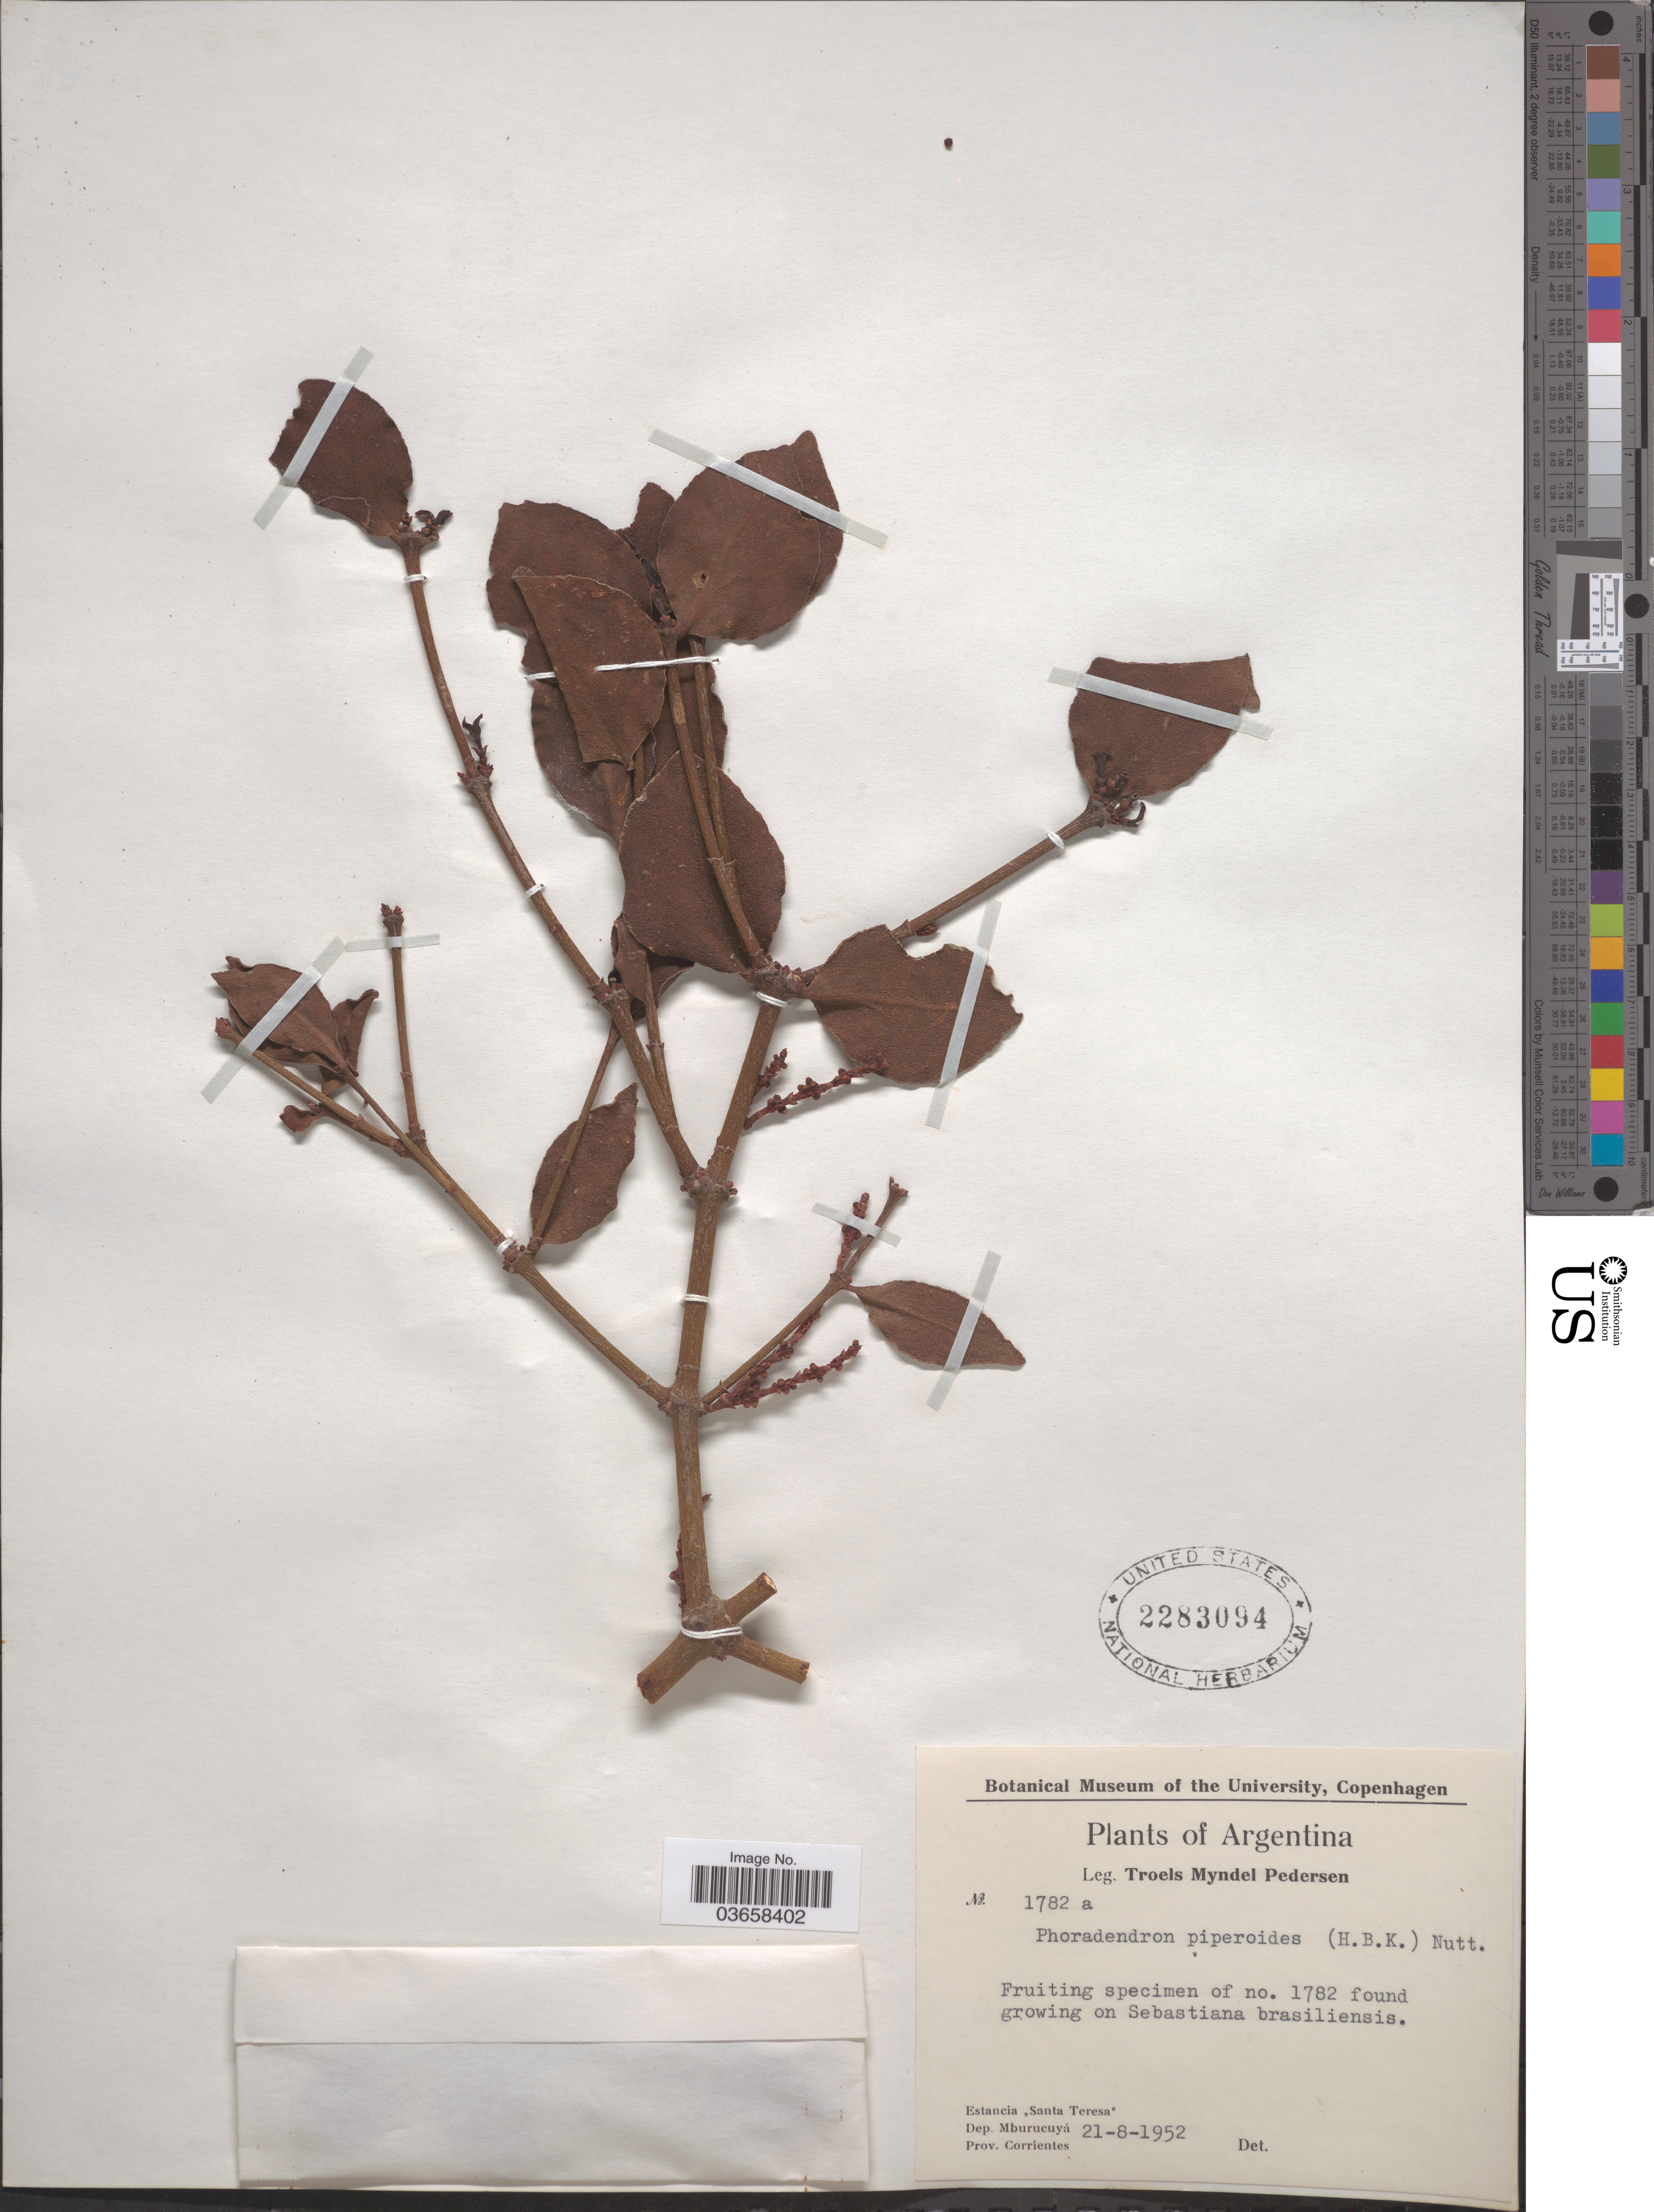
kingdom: Plantae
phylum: Tracheophyta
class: Magnoliopsida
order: Santalales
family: Viscaceae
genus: Phoradendron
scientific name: Phoradendron piperoides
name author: (Kunth) Trel.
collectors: T. Pederson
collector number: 1782a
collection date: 1952-08-21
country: Argentina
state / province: Corrientes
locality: Estancia "Santa Teresa", Dep. Mburucuyá.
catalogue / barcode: US 2283094